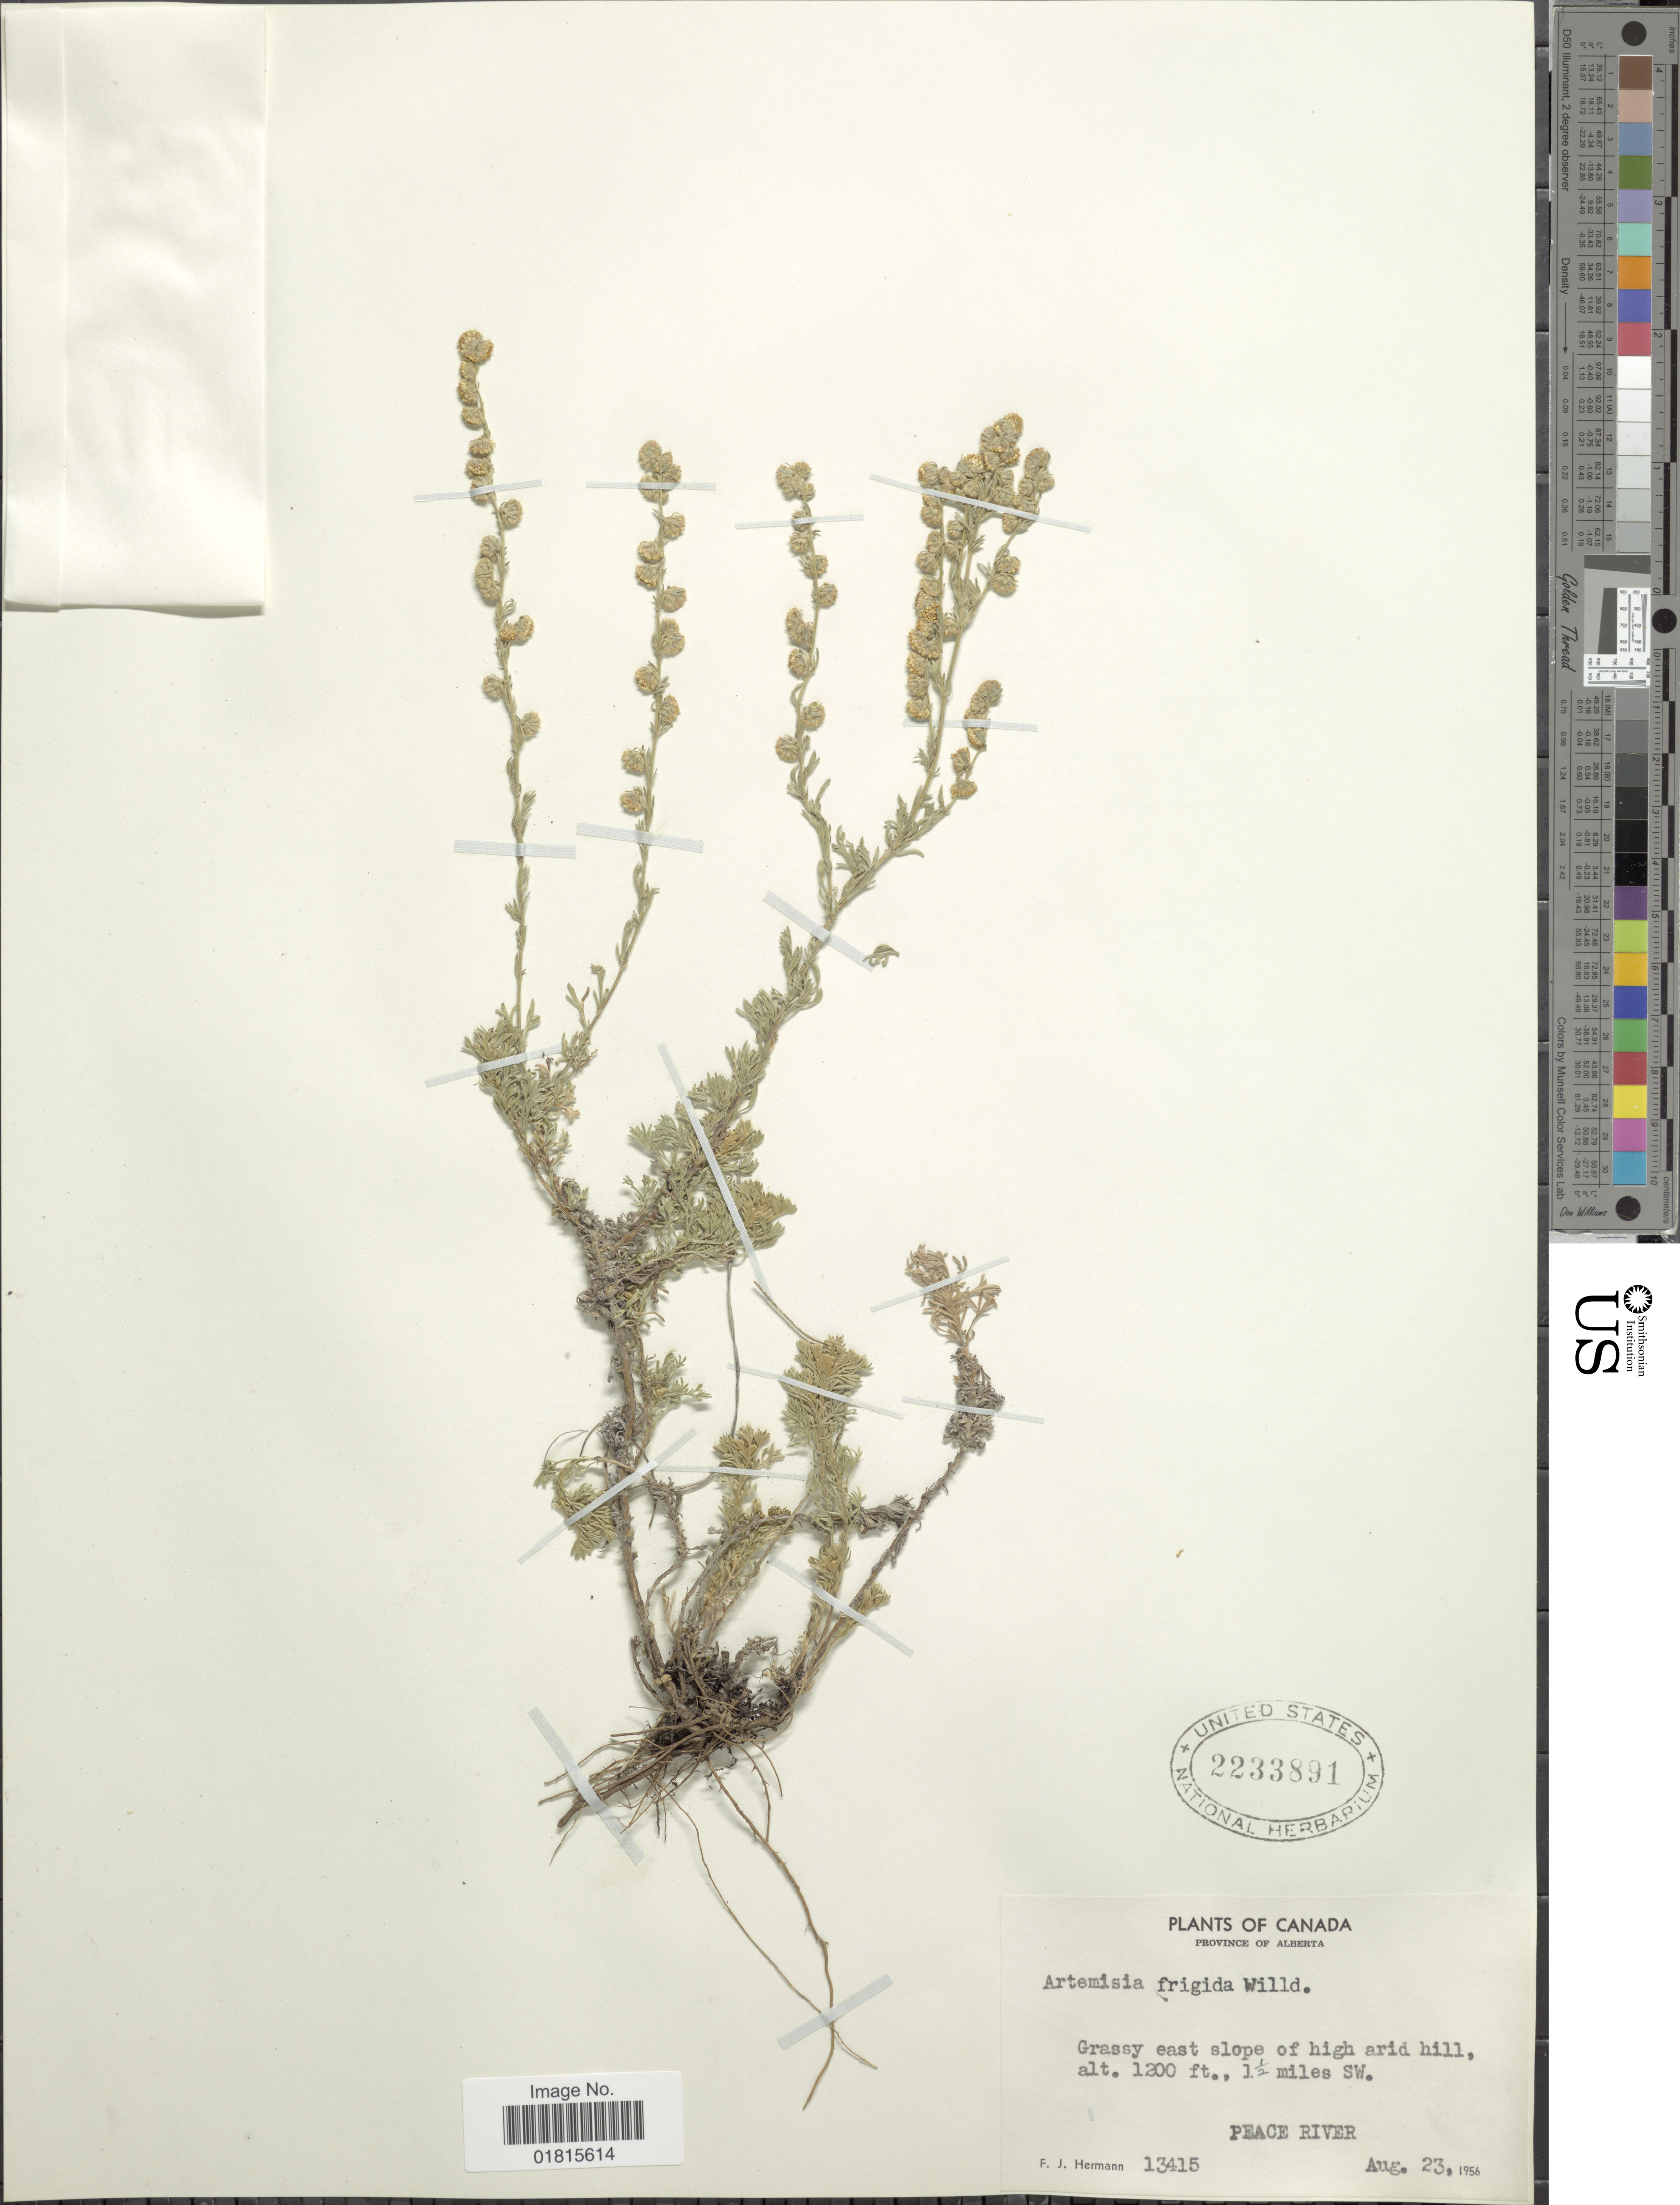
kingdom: Plantae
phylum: Tracheophyta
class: Magnoliopsida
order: Asterales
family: Asteraceae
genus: Artemisia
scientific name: Artemisia frigida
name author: Willd.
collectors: F. J. Hermann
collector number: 13415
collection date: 1956-08-23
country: Canada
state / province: Alberta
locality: Grassy east slope of high arid hill. 1½ miles SW, Peace River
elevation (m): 366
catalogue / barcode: US 2233891